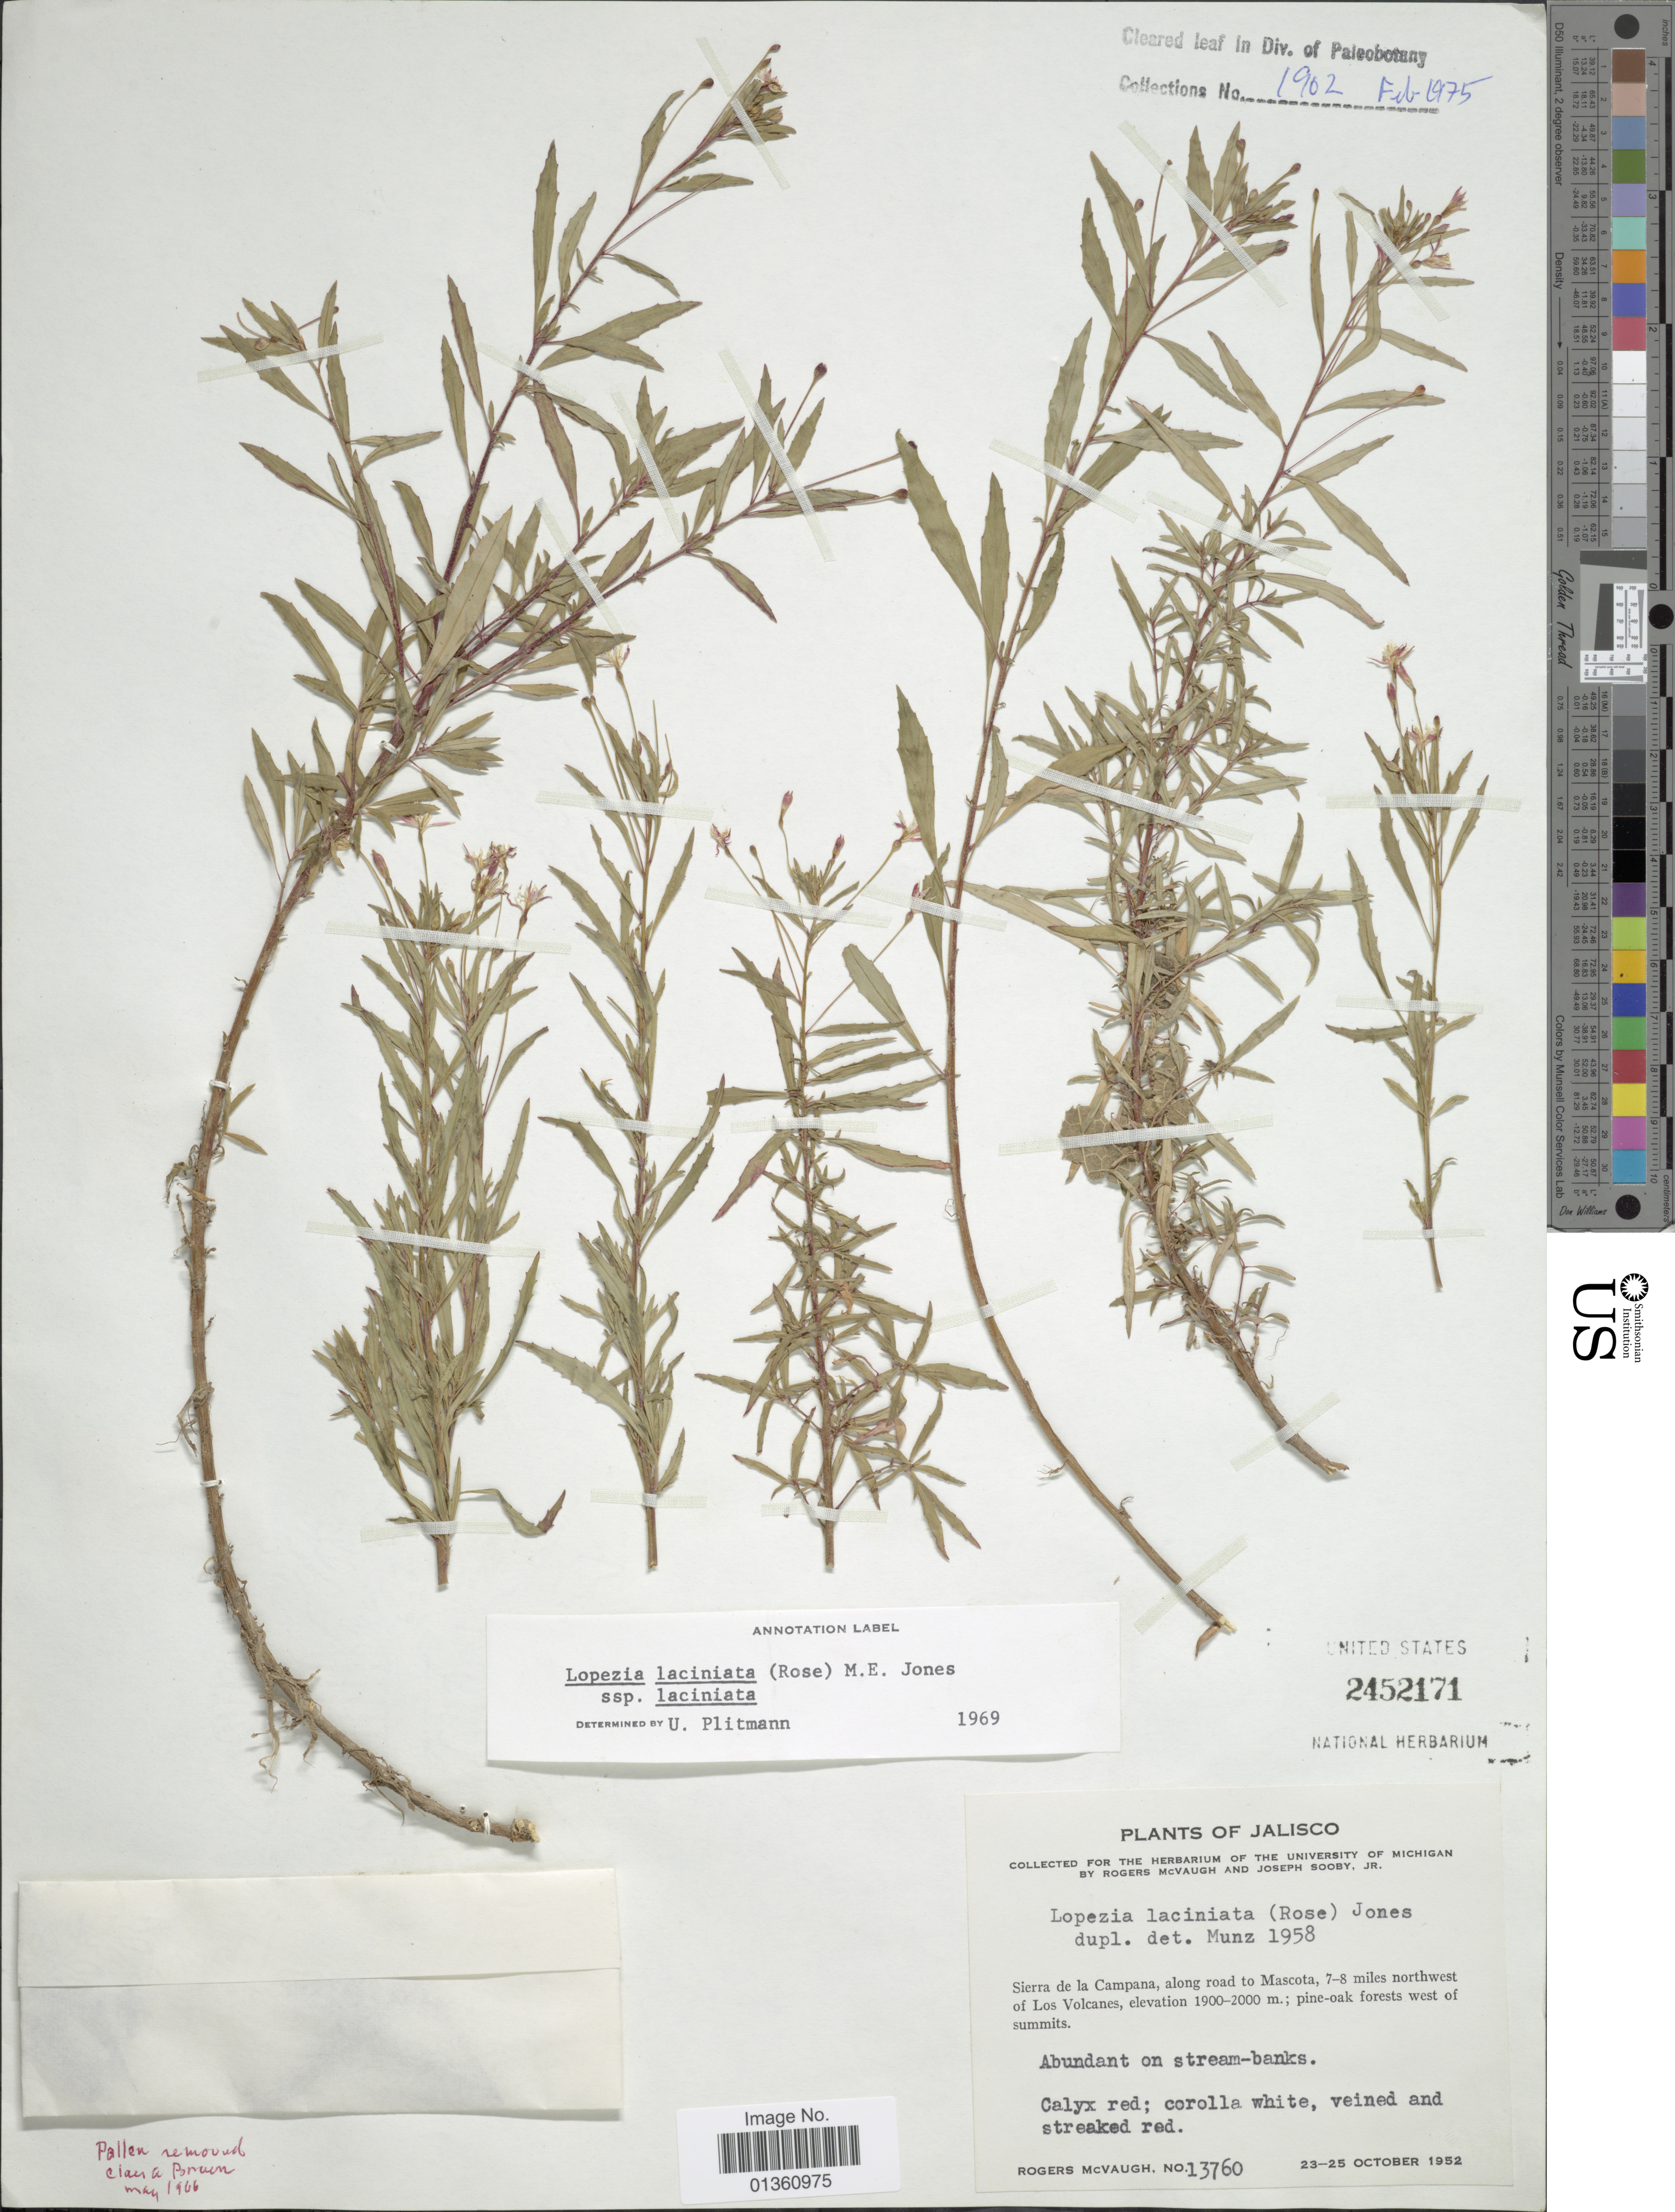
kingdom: Plantae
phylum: Tracheophyta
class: Magnoliopsida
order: Myrtales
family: Onagraceae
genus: Lopezia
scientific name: Lopezia laciniata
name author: (Rose) M.E. Jones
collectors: R. McVaugh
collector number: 13760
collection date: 1952-10-23/1952-10-25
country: Mexico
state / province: Jalisco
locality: Sierra de la Campana, along road to Mascota, 7-8 miles northwest of Los Volcanes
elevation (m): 1900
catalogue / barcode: US 2452171